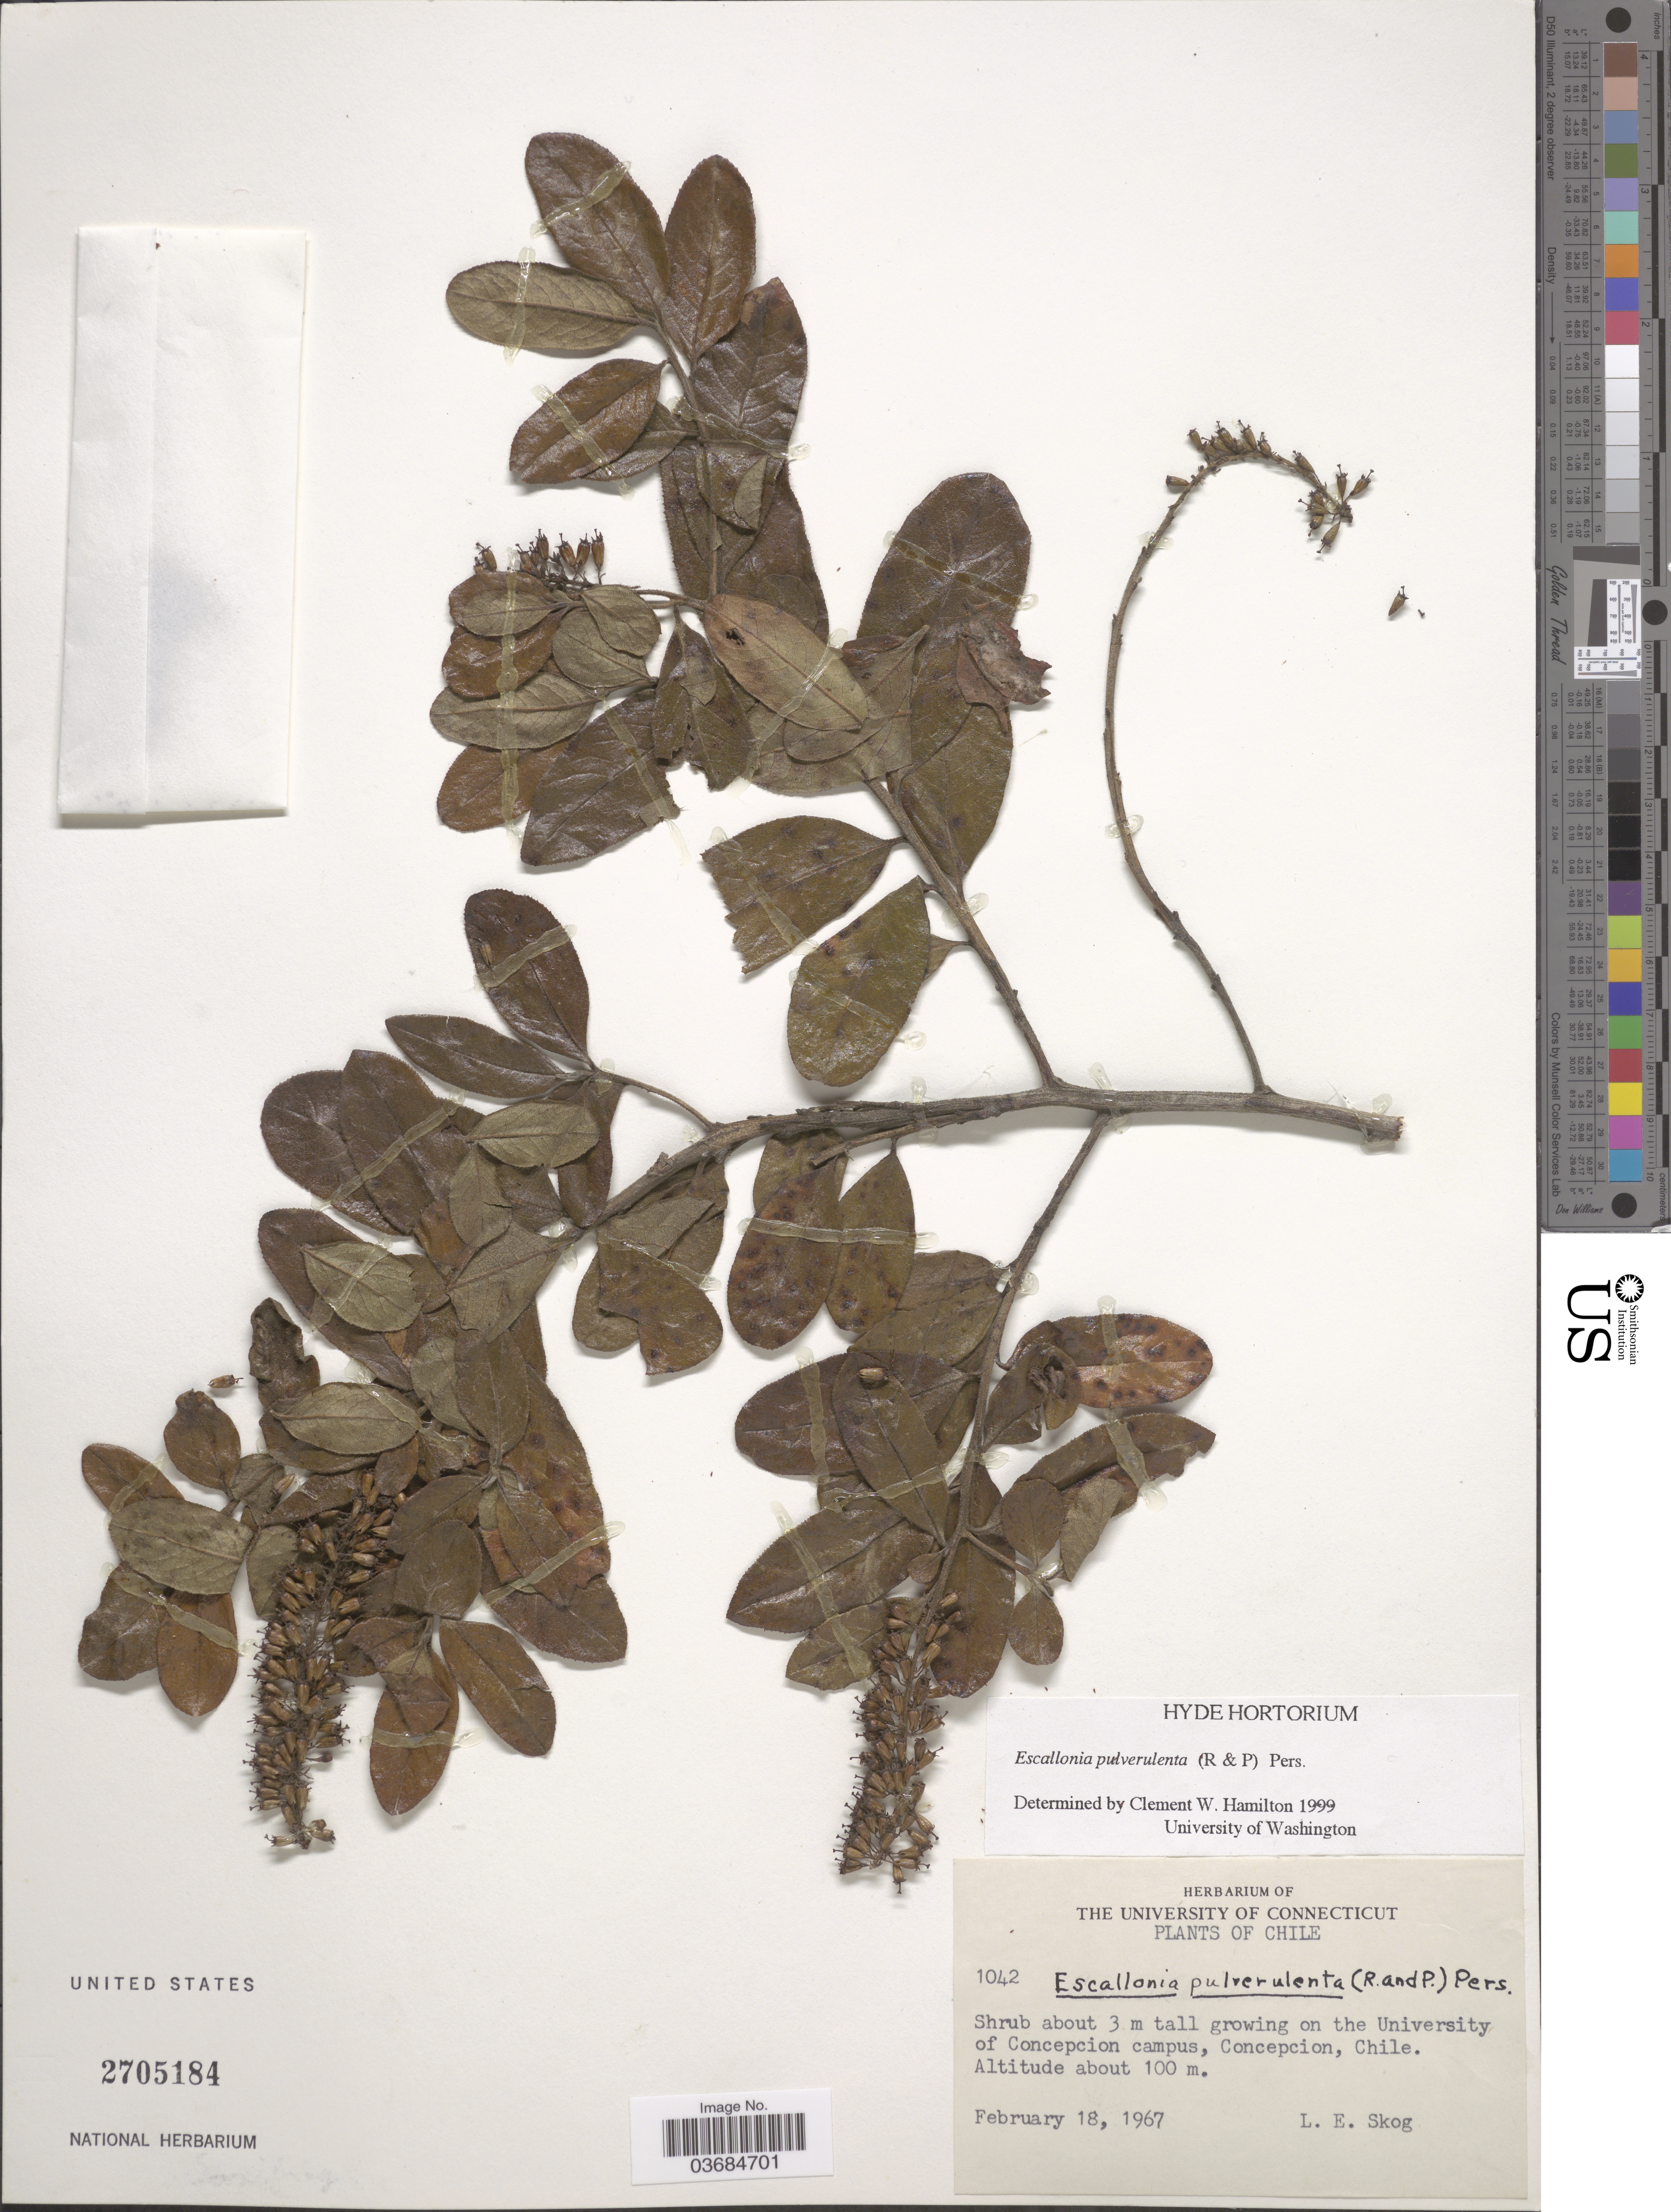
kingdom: Plantae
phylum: Tracheophyta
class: Magnoliopsida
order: Escalloniales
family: Escalloniaceae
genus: Escallonia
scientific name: Escallonia pulverulenta var. pulverulenta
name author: (Ruiz & Pav.) Pers.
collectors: L. E. Skog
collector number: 1042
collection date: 1967-02-18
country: Chile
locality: On the University of Concepcion campus, Concepcion.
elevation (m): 100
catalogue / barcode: US 2705184